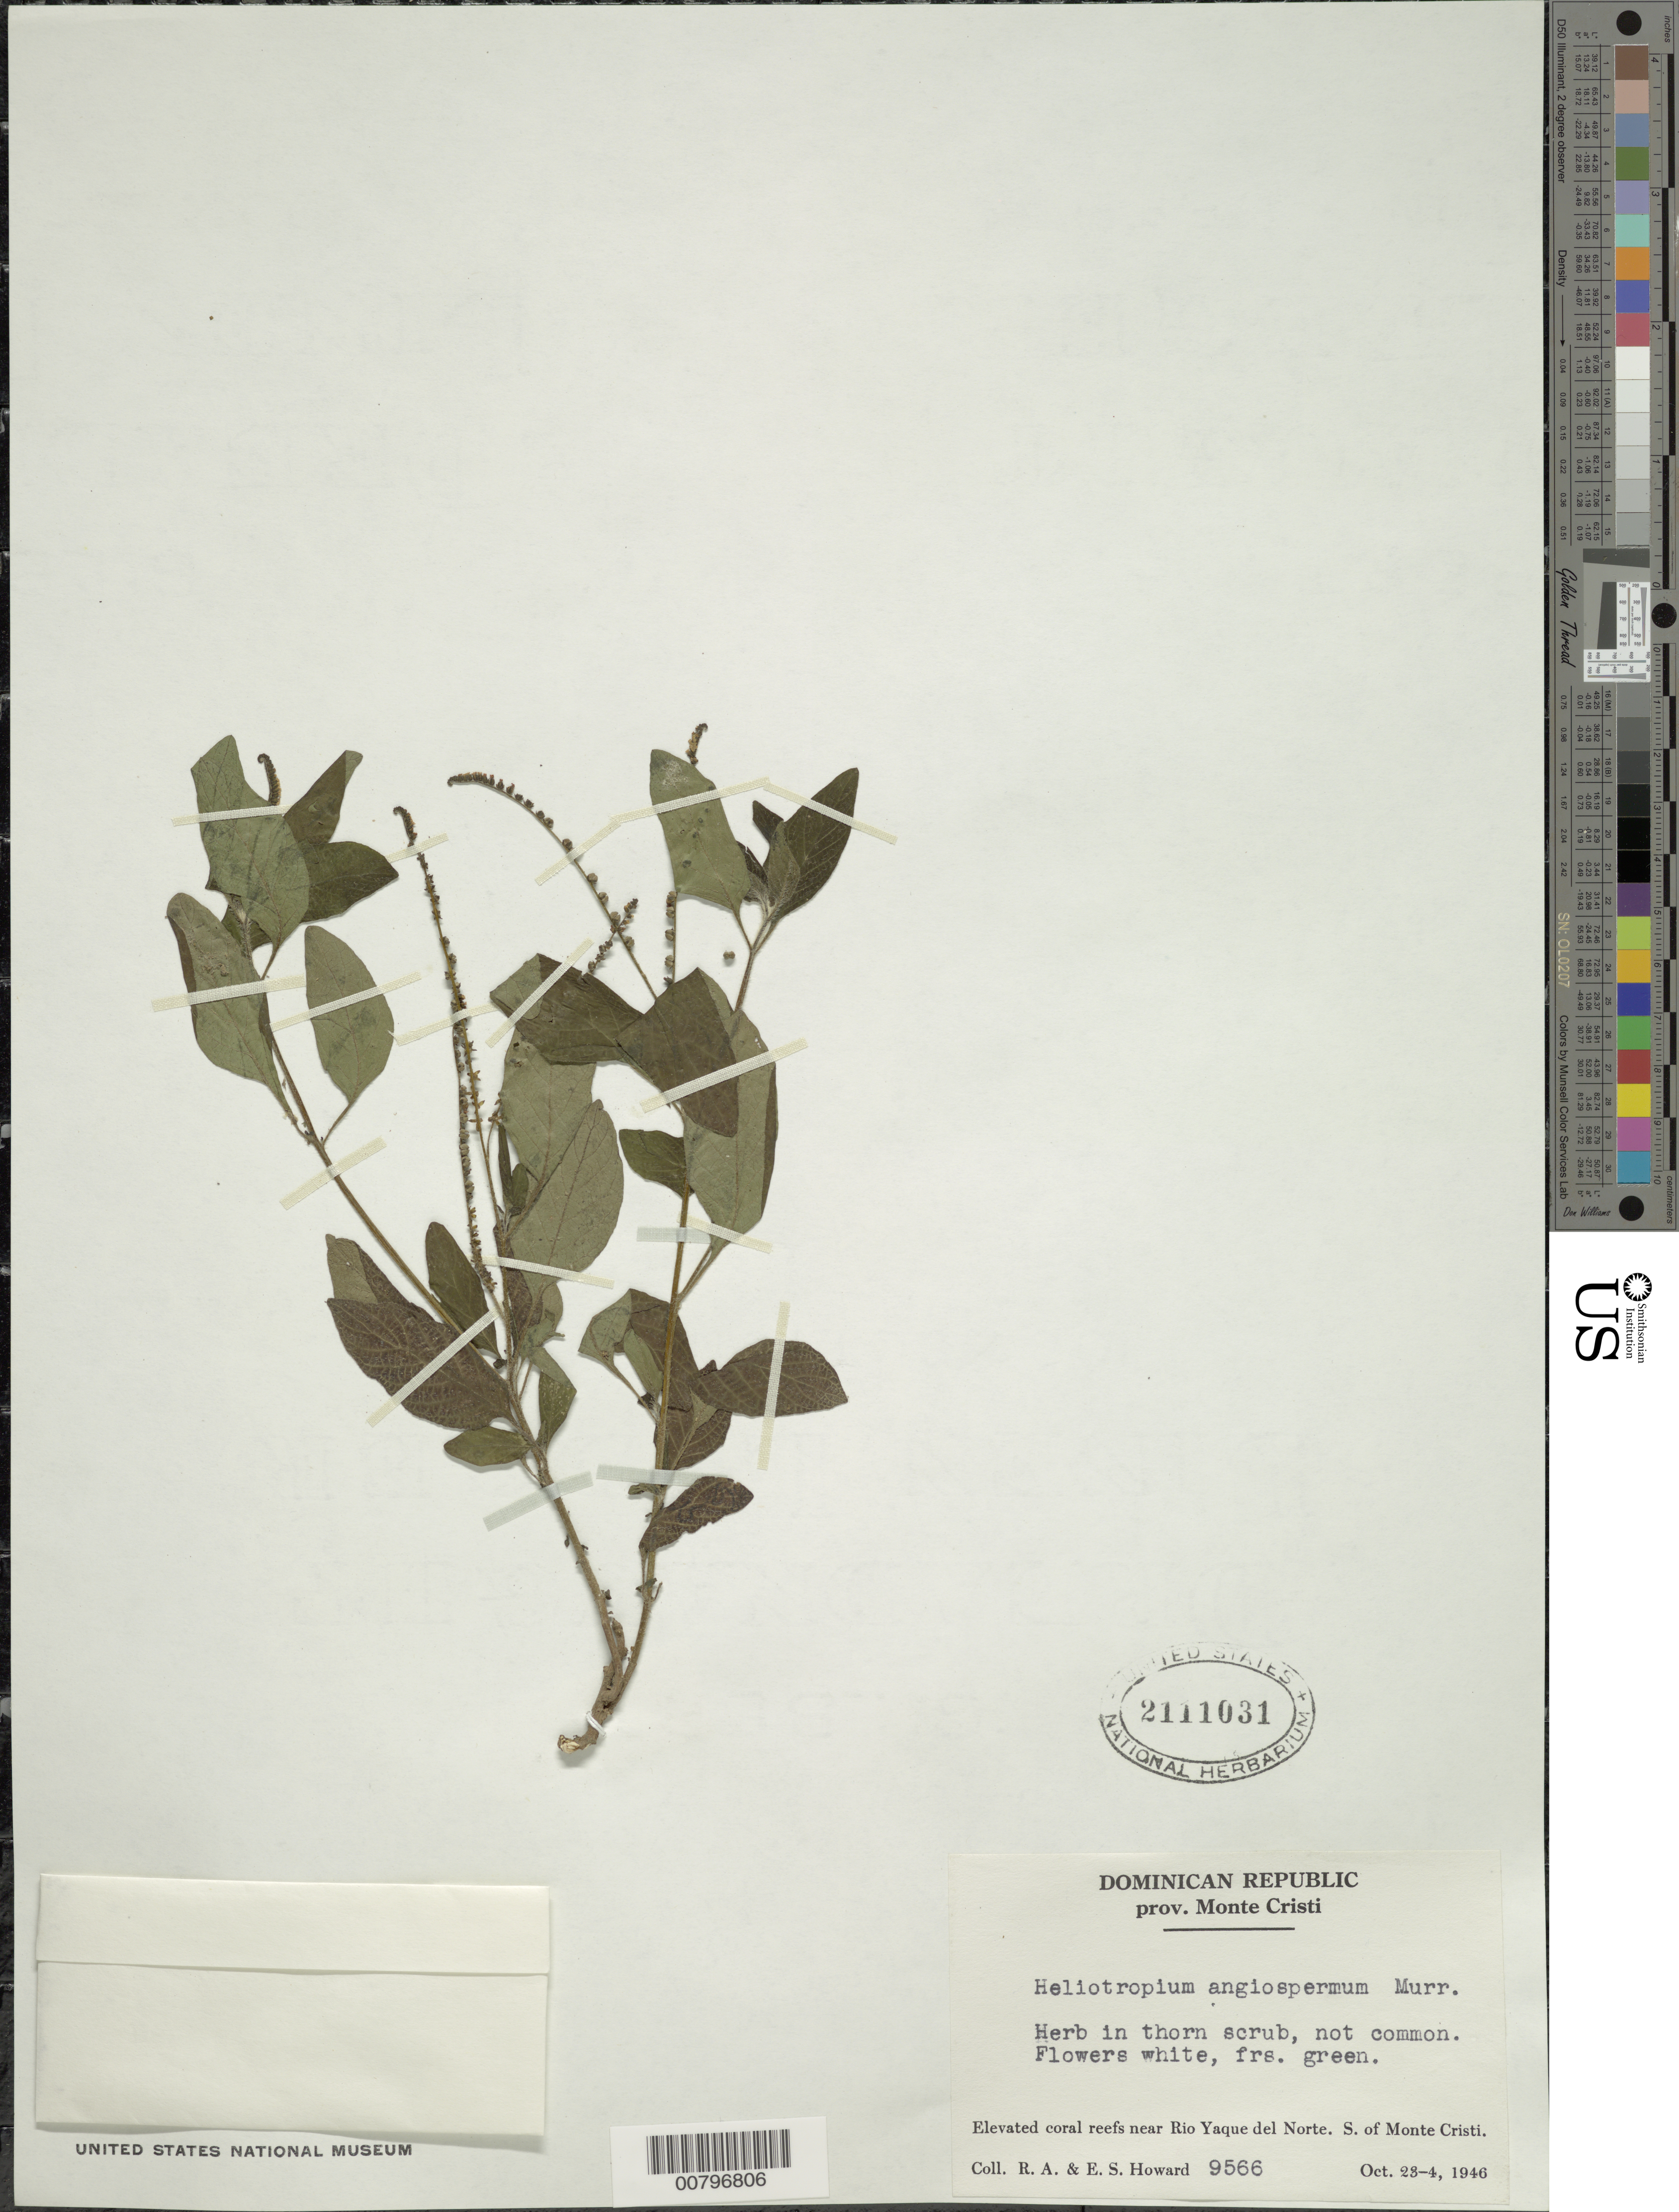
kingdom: Plantae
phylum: Tracheophyta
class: Magnoliopsida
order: Boraginales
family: Heliotropiaceae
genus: Heliotropium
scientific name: Heliotropium angiospermum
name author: Murray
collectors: R. A. Howard & E. S. Howard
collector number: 9566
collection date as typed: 23 Oct 1946 to 24 Oct 1946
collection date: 1946-10-23/1946-10-24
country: Dominican Republic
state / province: Monte Cristi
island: Hispaniola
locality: Rio Yaque del Norte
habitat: Elevated coral reefs in thorn scrub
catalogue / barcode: US 2111031